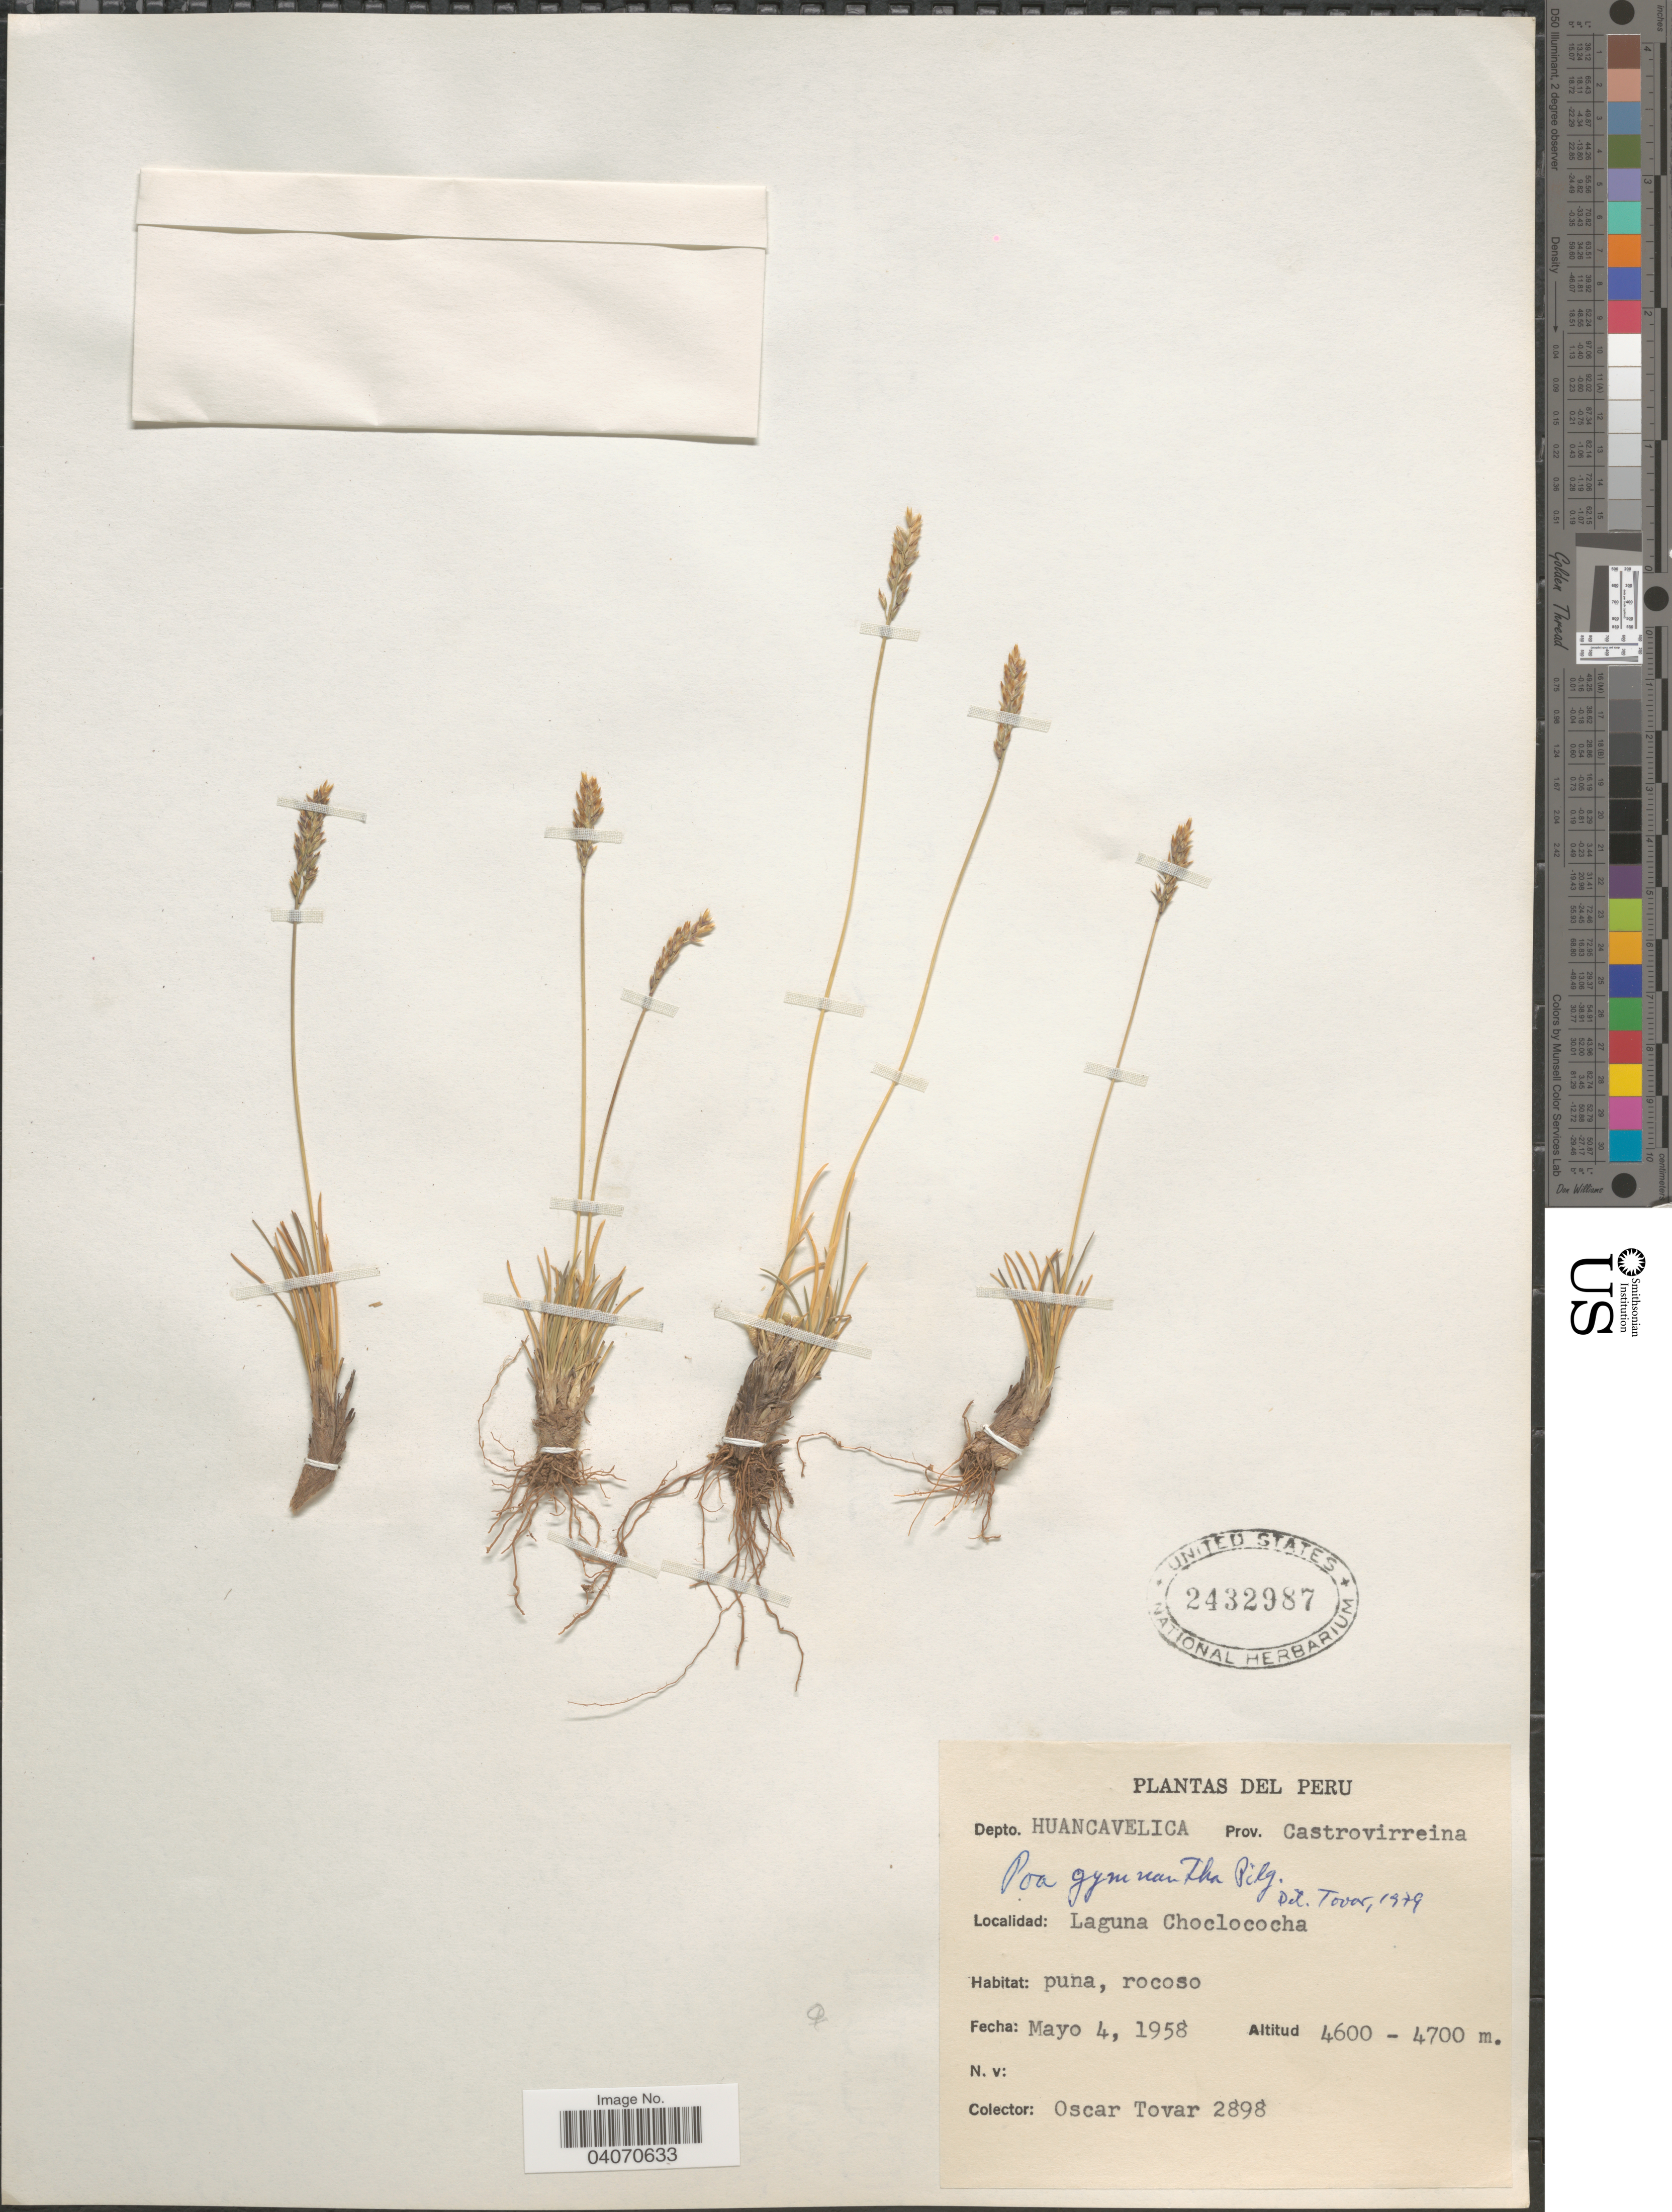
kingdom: Plantae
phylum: Tracheophyta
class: Liliopsida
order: Poales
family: Poaceae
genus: Poa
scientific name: Poa gymnantha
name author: Pilg.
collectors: Ó. Tovar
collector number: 2898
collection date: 1958-05-04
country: Peru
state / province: Huancavelica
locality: Depto. Huancavelica. Prov. Castrovirreina. Laguna Choclococha.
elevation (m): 4600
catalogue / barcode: US 2432987